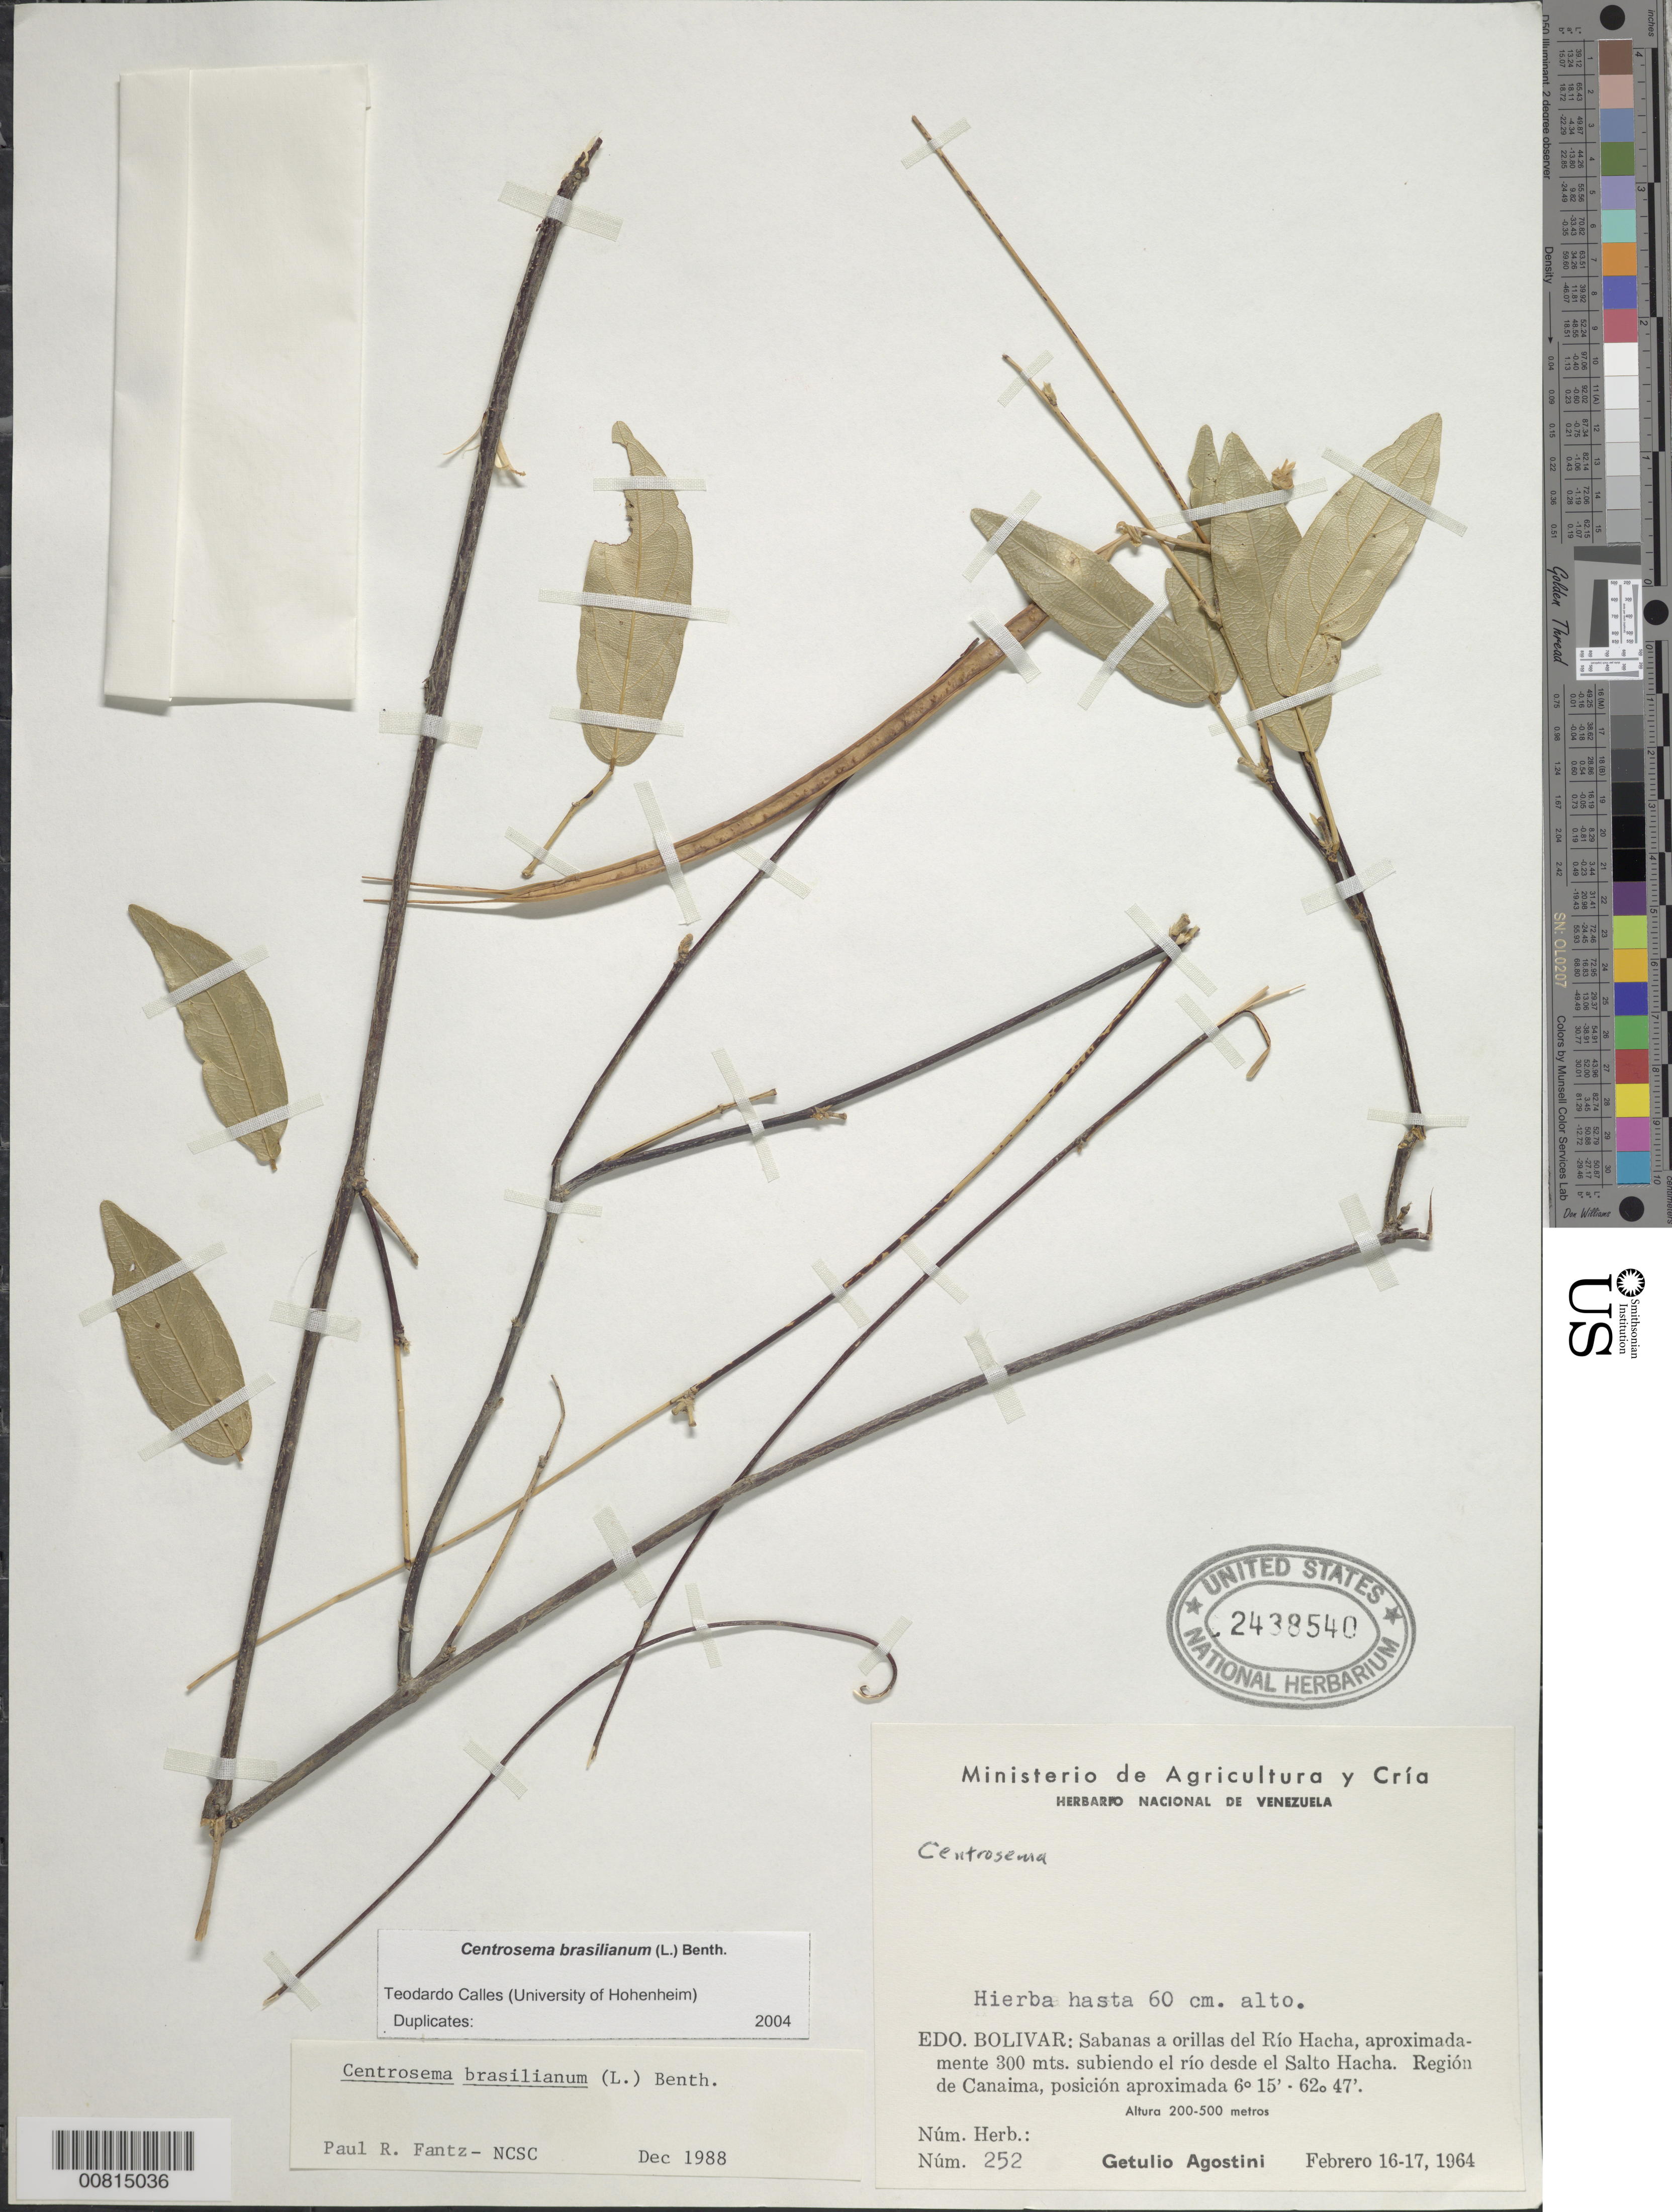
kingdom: Plantae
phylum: Tracheophyta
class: Magnoliopsida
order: Fabales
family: Fabaceae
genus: Centrosema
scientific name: Centrosema brasilianum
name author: (L.) Benth.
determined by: Calles, T.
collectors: G. Agostini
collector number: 252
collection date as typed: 16-Feb-64 to 17-Feb-64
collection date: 1964-02-16/1964-02-17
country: Venezuela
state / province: Bolívar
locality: Isla del Río Hacha, 600 m subiendo el Salto Hacha; región de Canaima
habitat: Savannas and riverbanks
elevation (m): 200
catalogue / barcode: US 2438540